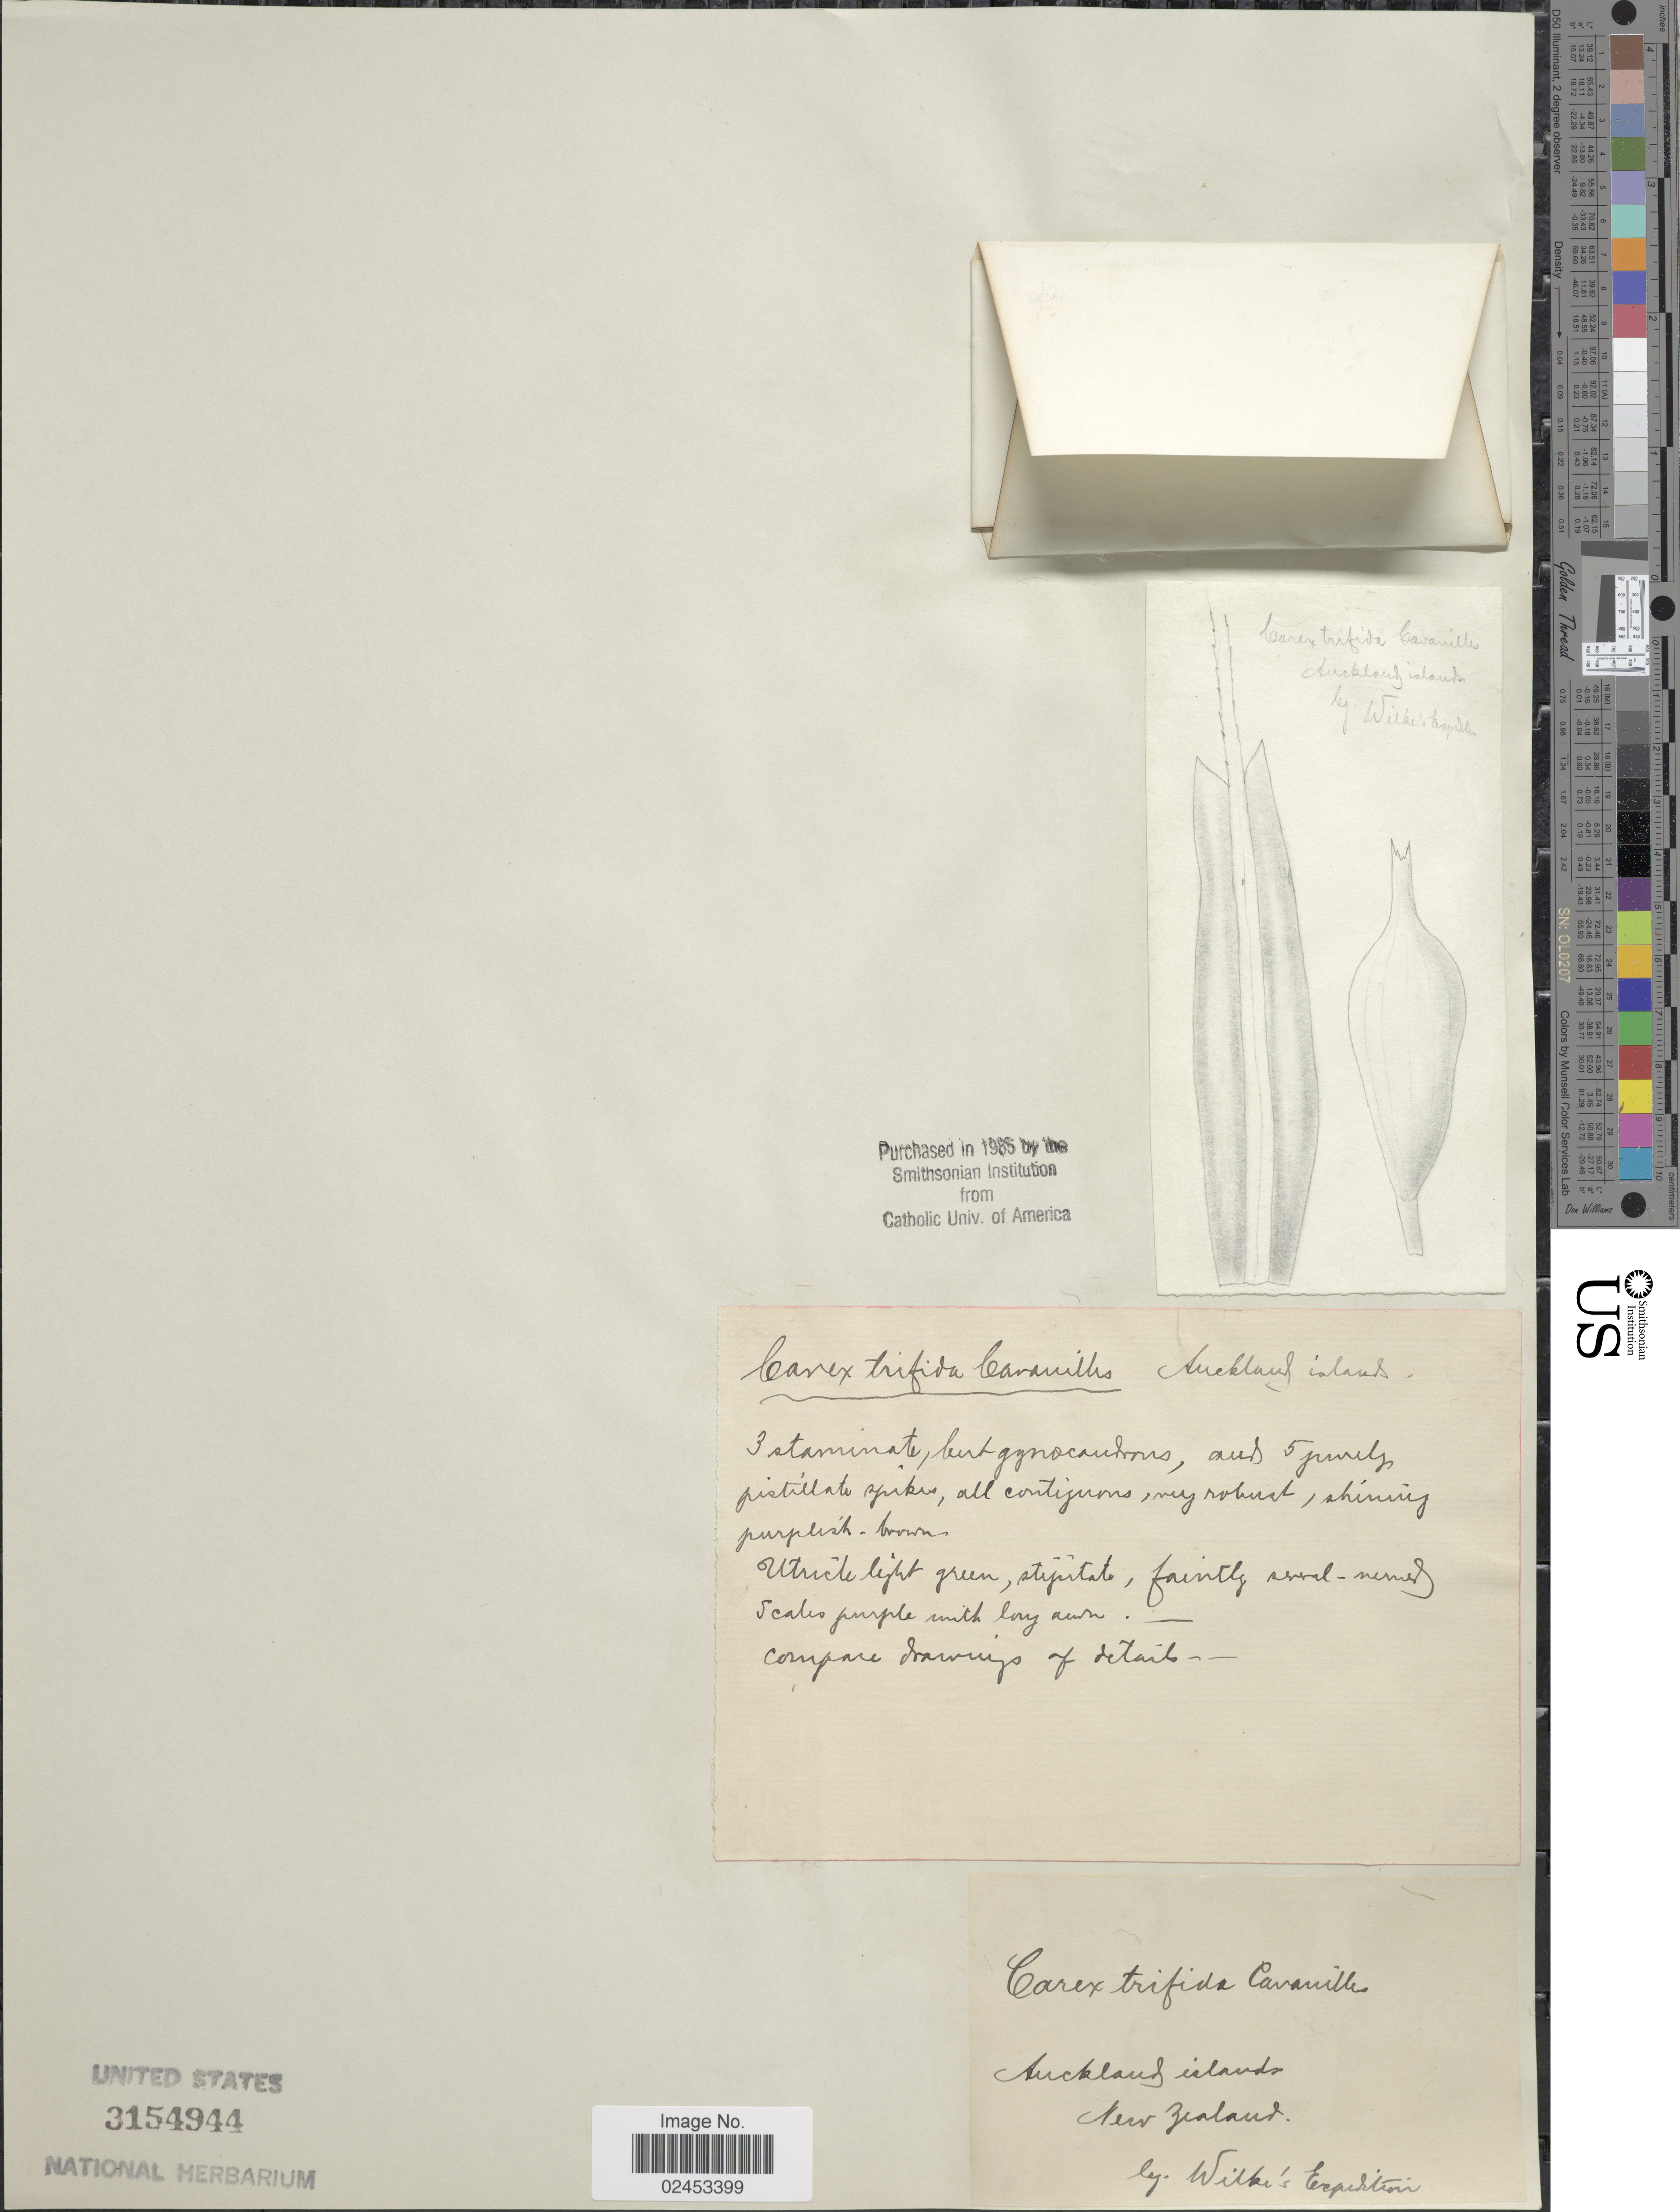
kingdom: Plantae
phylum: Tracheophyta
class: Liliopsida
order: Poales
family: Cyperaceae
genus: Carex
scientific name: Carex trifida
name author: Cav.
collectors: Wilkes Explor. Exped.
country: New Zealand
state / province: Auckland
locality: Auckland islands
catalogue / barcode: US 3154944